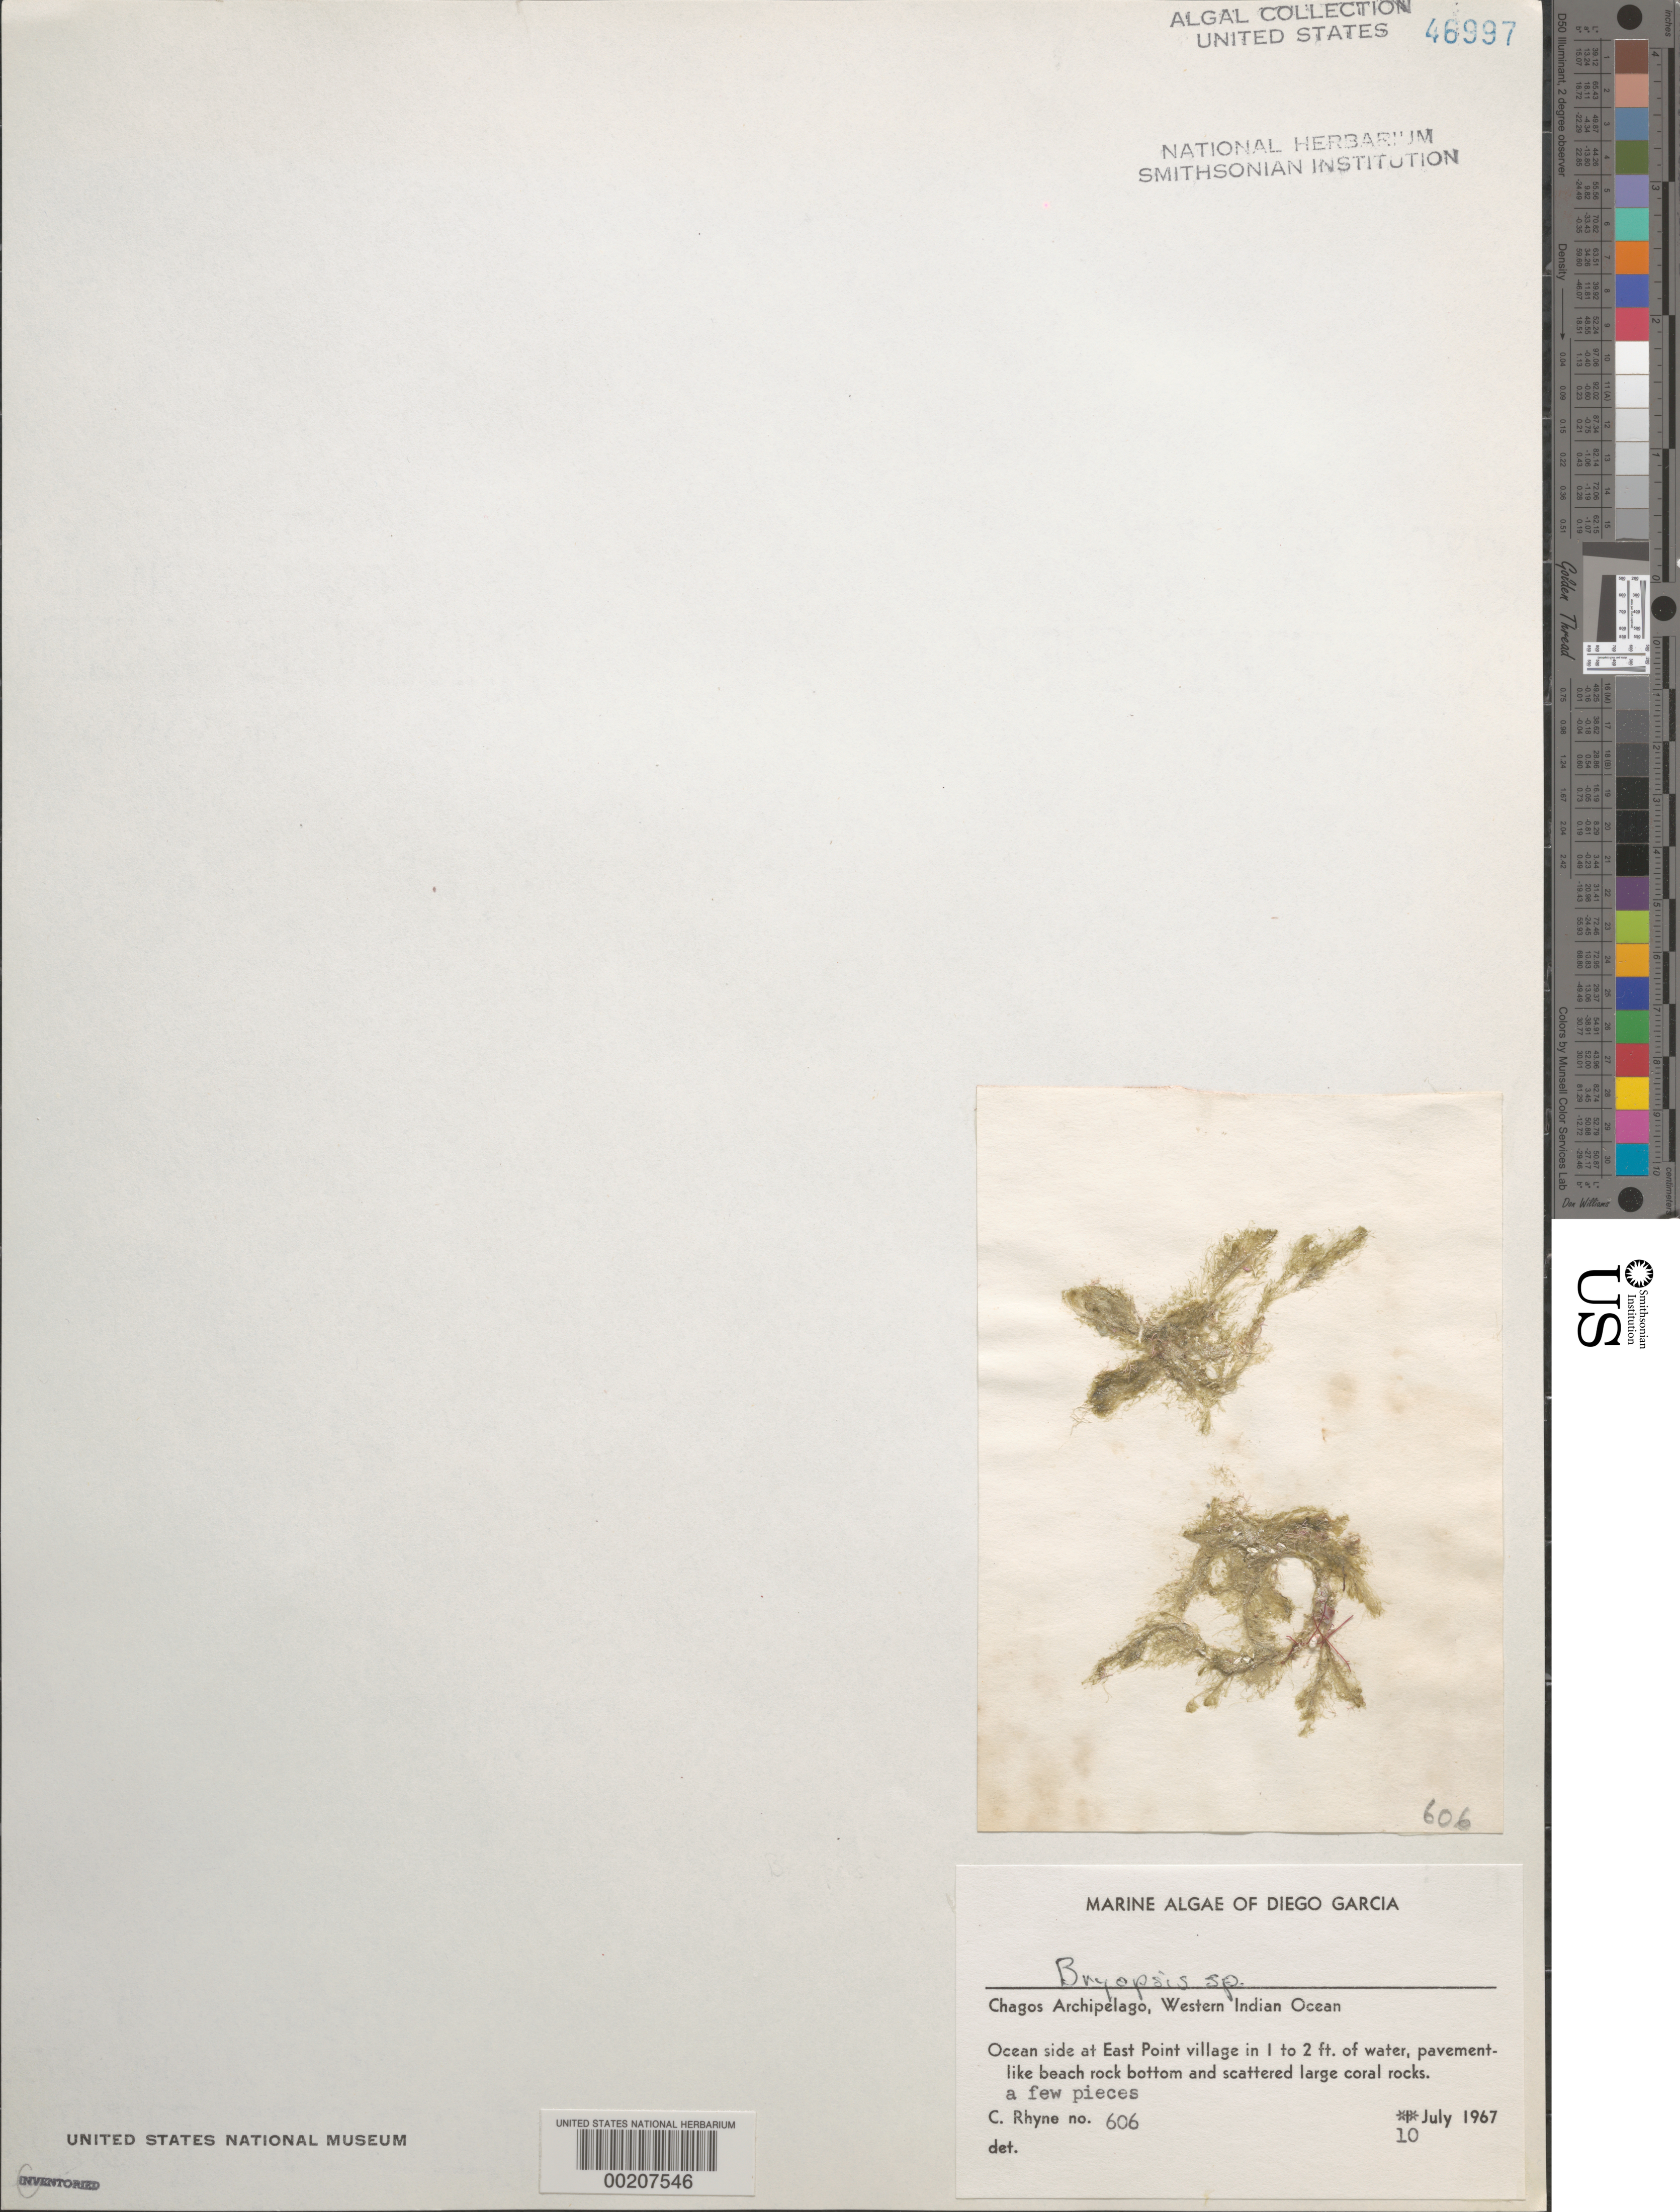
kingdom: Plantae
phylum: Chlorophyta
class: Ulvophyceae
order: Bryopsidales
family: Bryopsidaceae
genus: Bryopsis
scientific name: Bryopsis sp.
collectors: C. Rhyne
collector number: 606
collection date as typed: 10 Jul 1967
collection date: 1967-07-10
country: British Indian Ocean Territory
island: Diego Garcia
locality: East Point Village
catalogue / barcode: US 46997